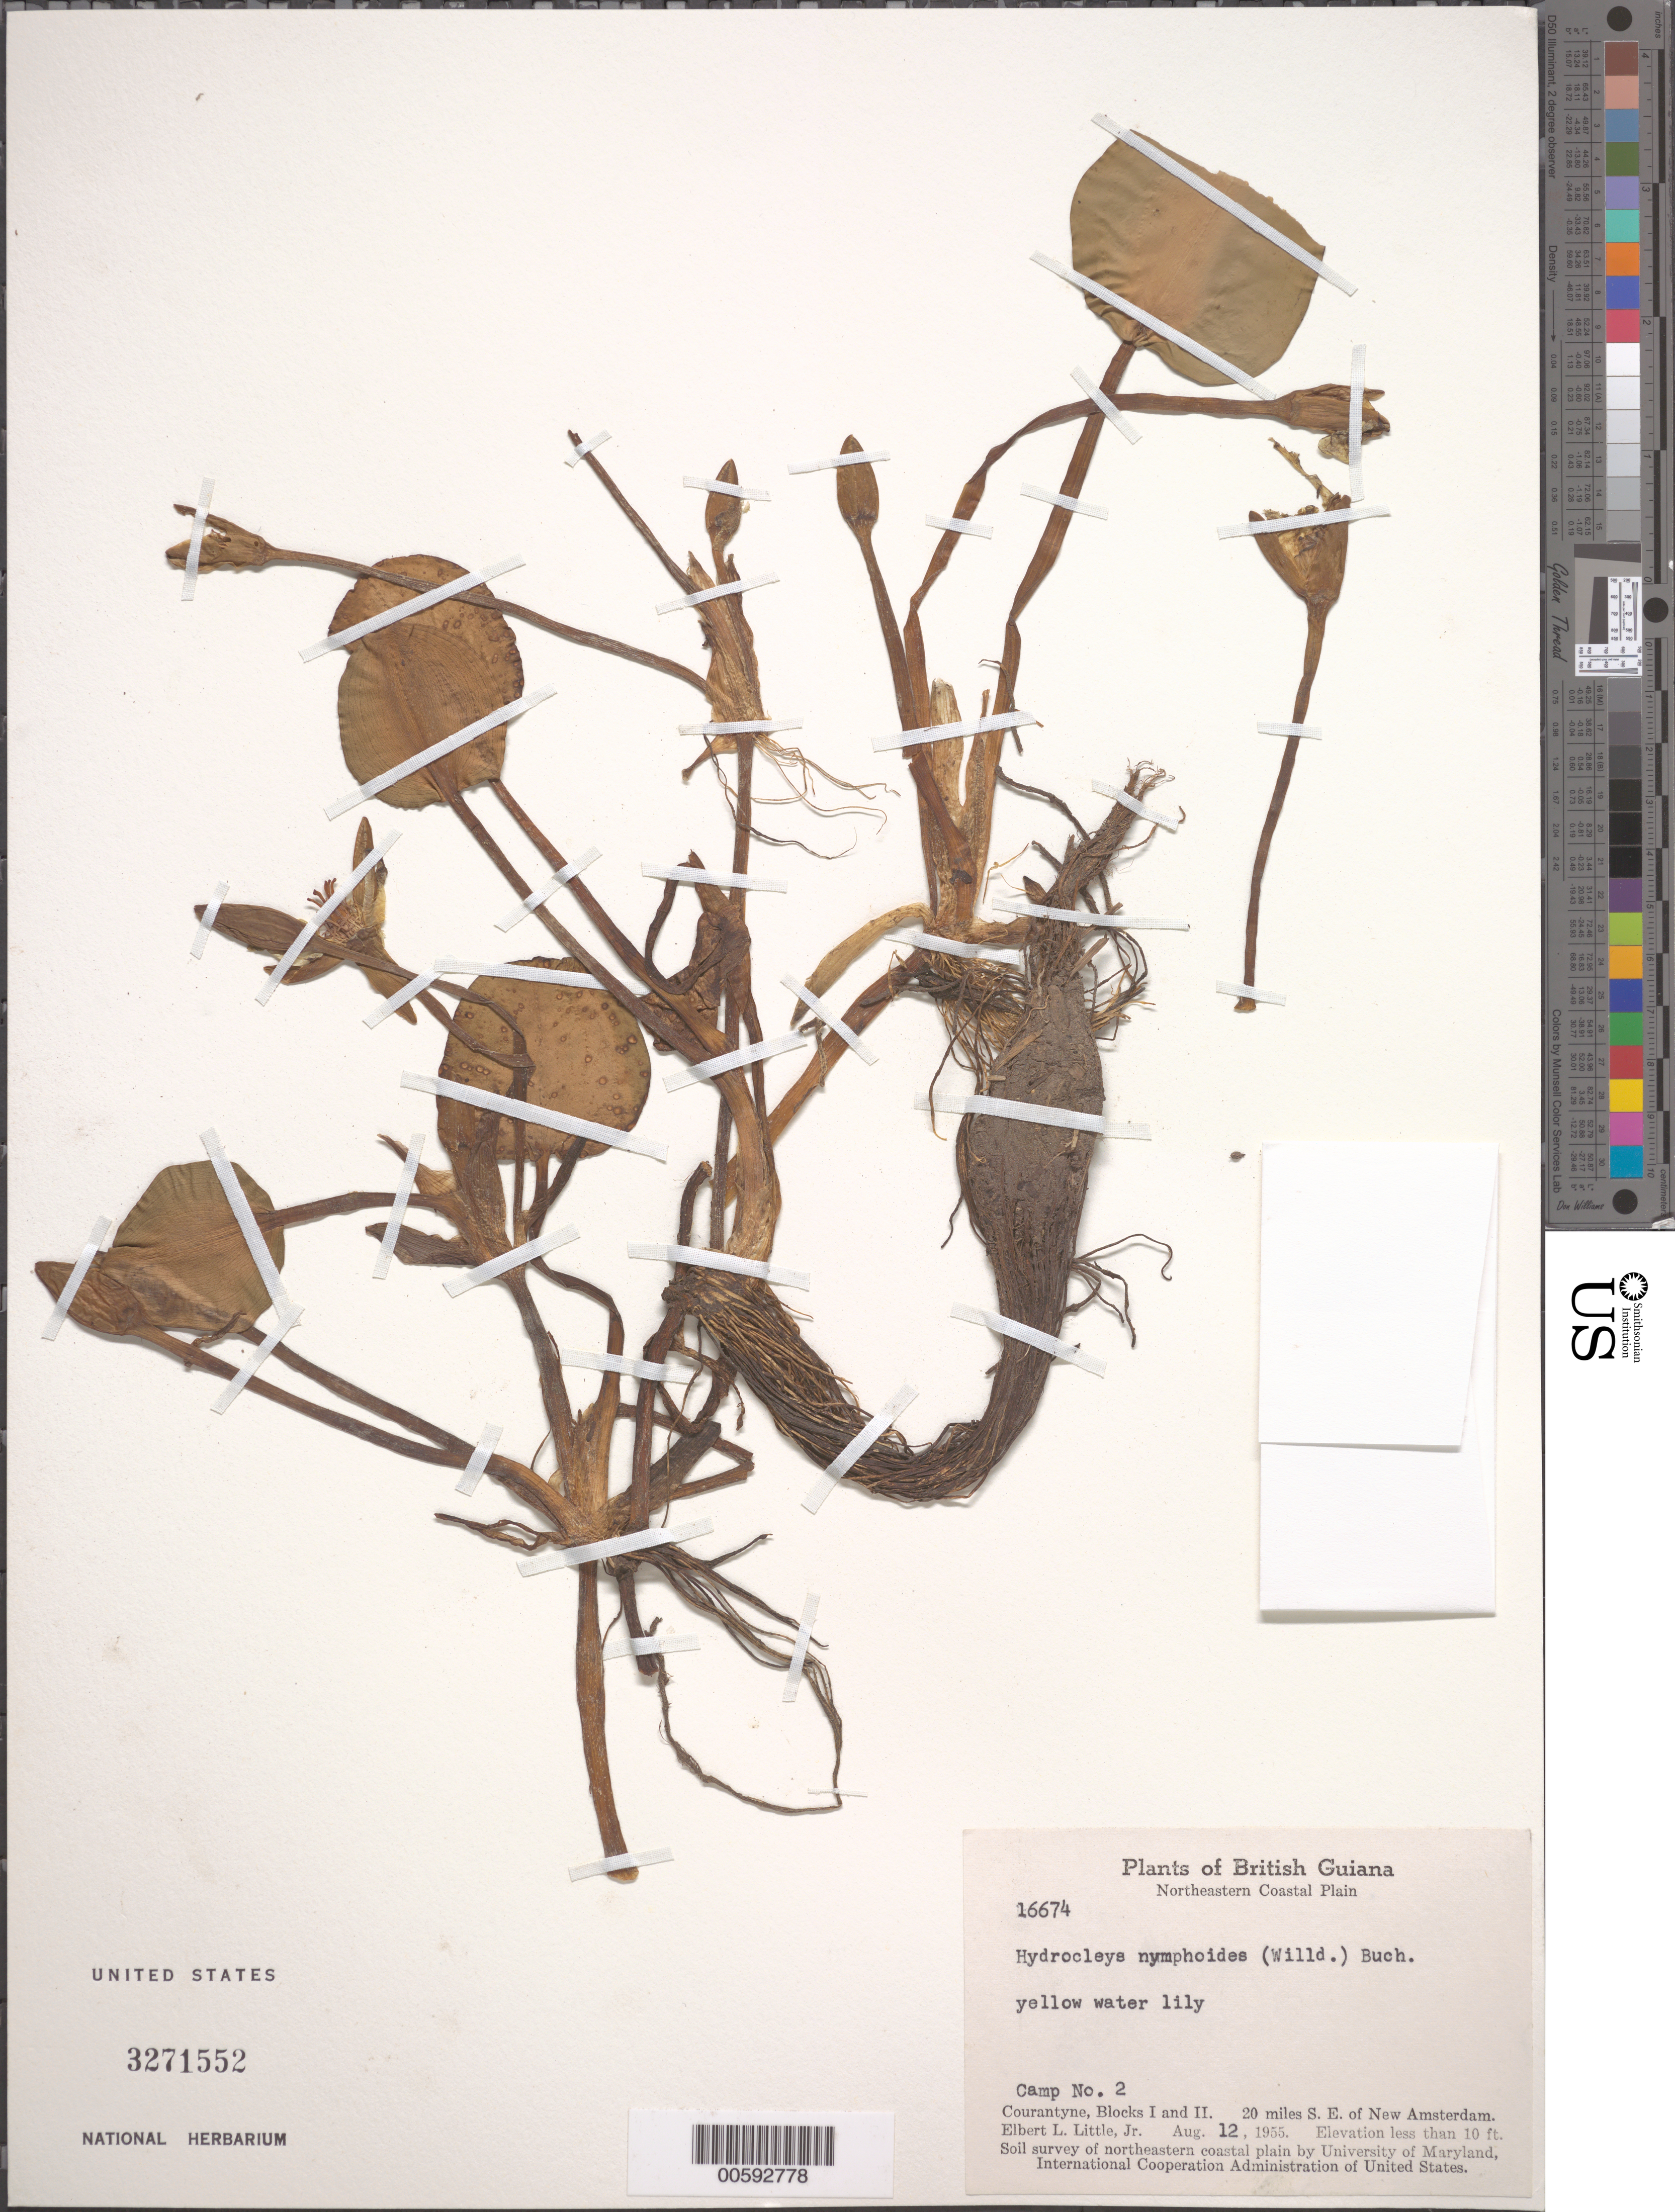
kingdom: Plantae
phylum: Tracheophyta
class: Liliopsida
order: Alismatales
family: Alismataceae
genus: Hydrocleys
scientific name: Hydrocleys nymphoides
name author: (Humb. & Bonpl. ex Willd.) Buchenau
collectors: E. L. Little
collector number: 16674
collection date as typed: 12 Aug 1955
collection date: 1955-08-12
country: Guyana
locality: SE of New Amsterdam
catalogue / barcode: US 3271552